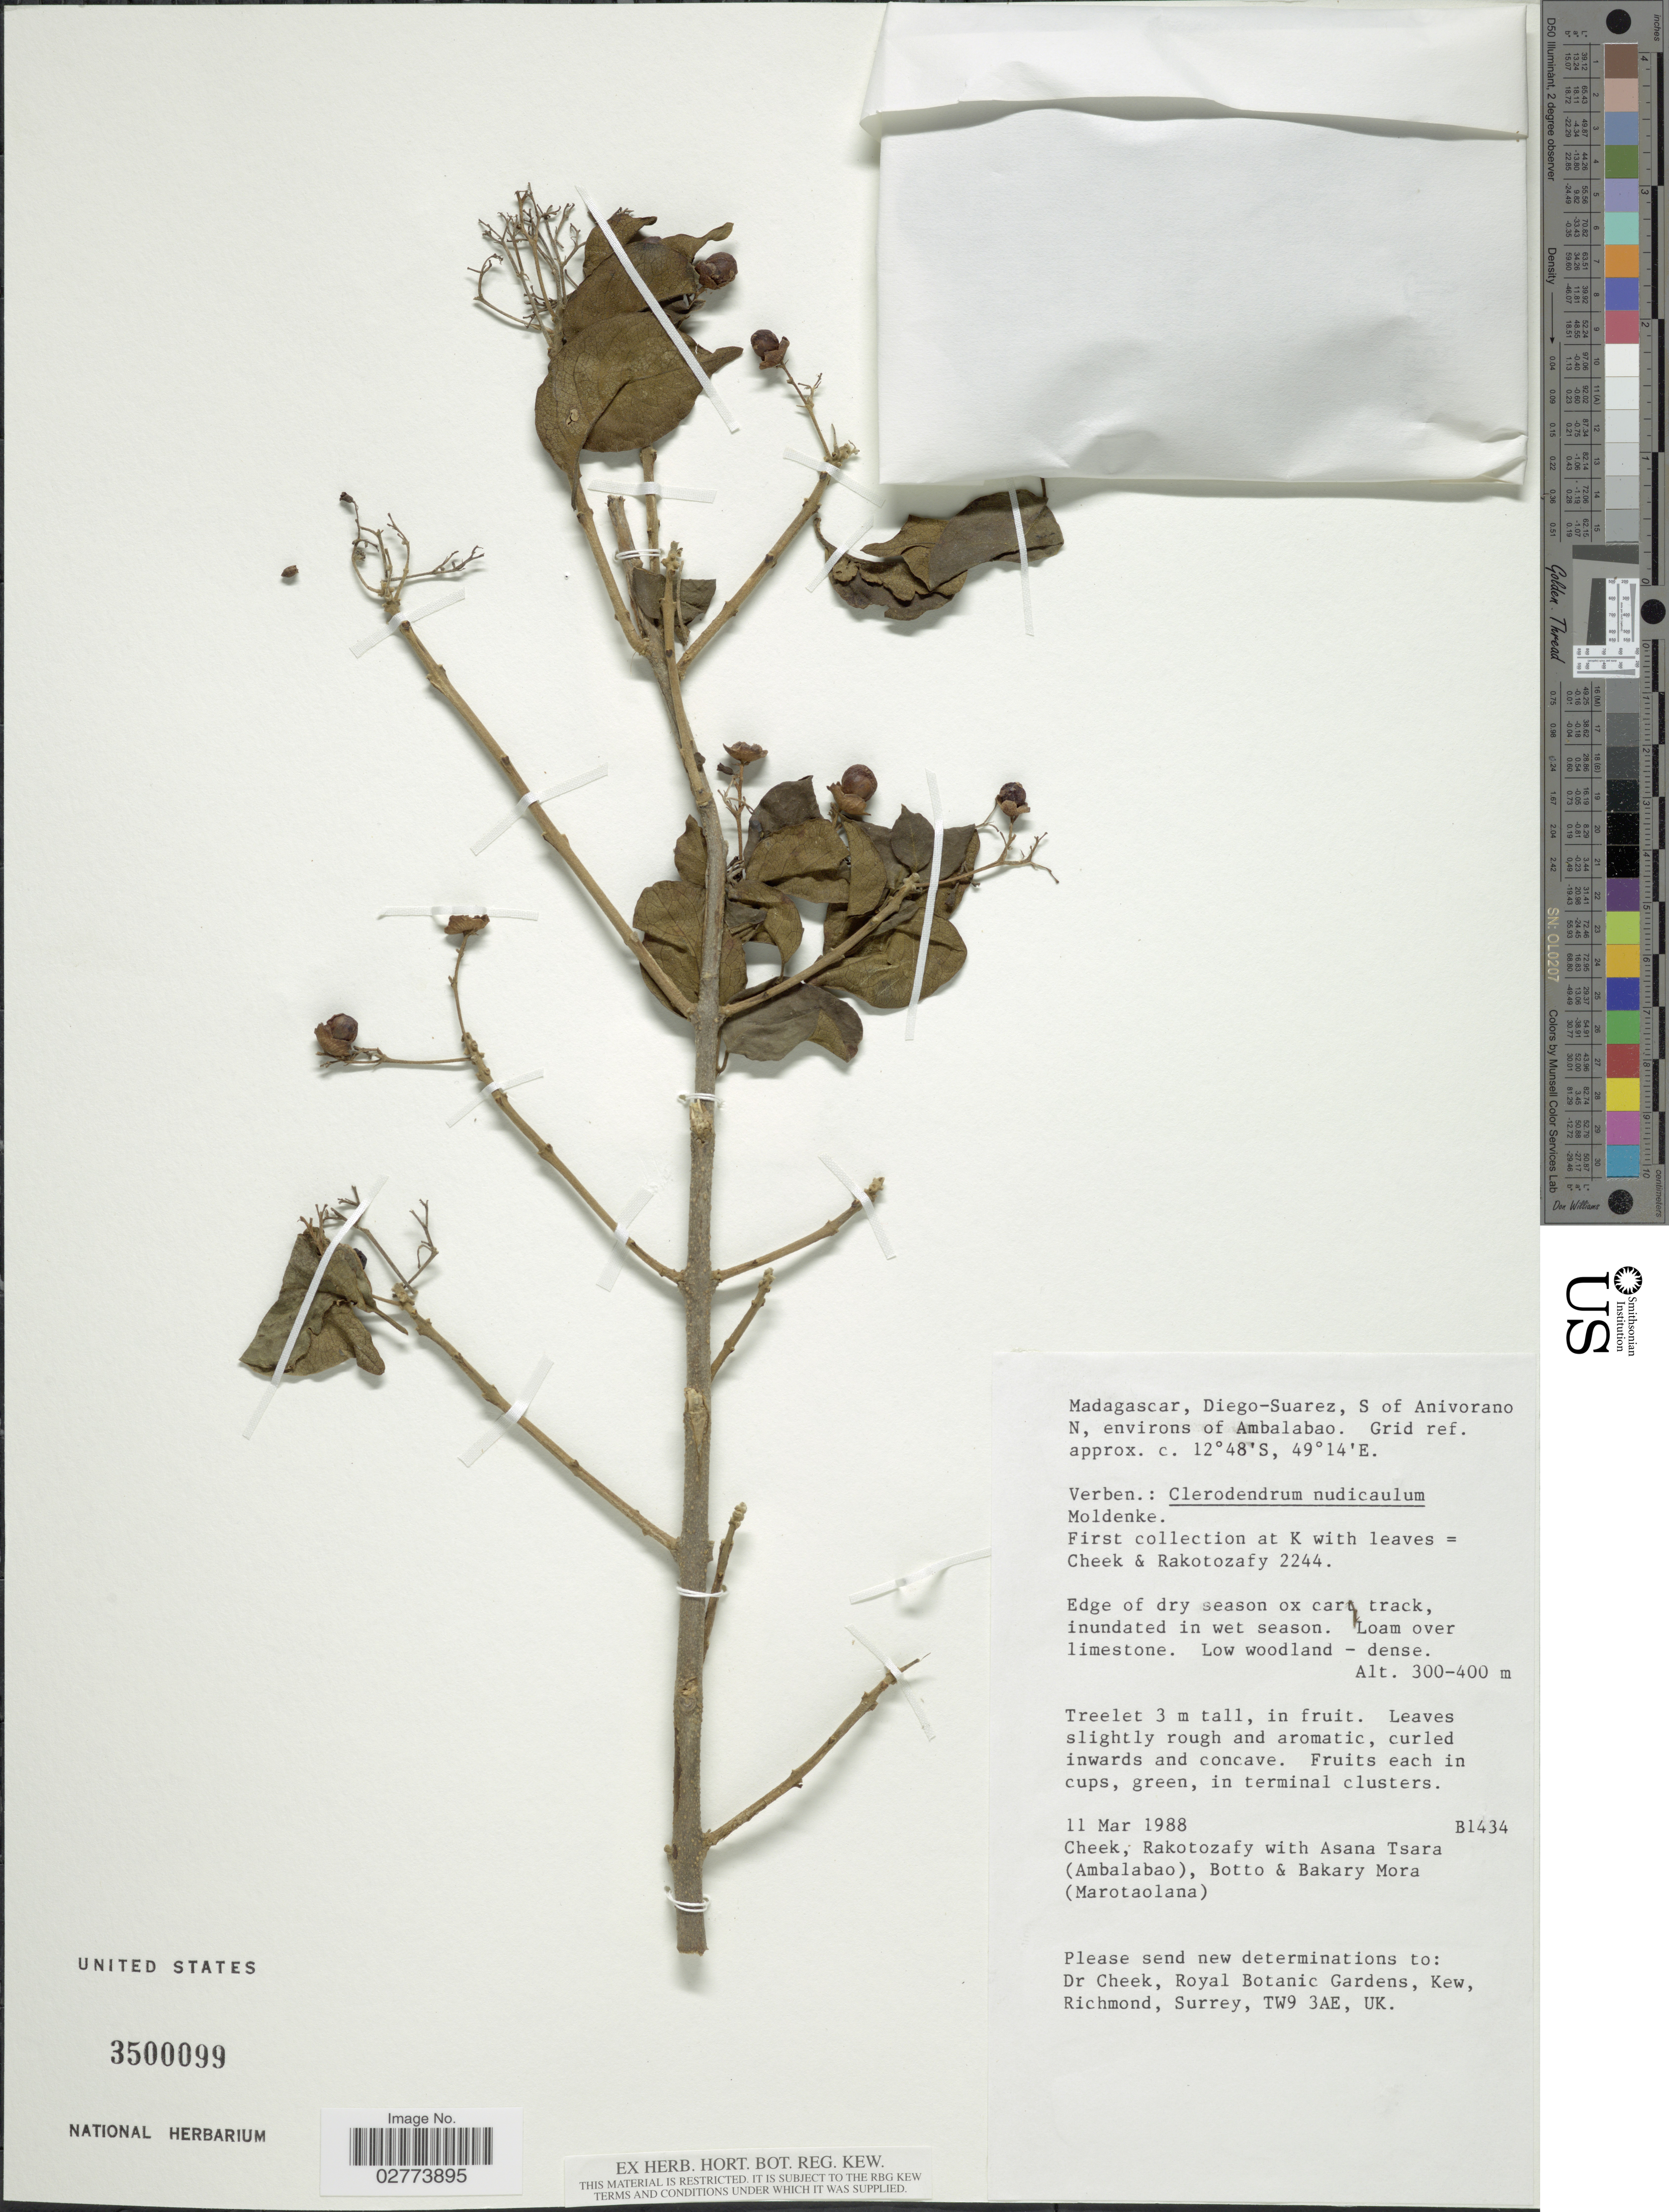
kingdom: Plantae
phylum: Tracheophyta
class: Magnoliopsida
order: Lamiales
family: Lamiaceae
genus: Clerodendrum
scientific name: Clerodendrum sp.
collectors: -. Cheek, Rakotozafy, A. Tsara, B. Mora & B. Mora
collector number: B1434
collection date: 1988-03-11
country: Madagascar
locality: Diego-Suarez, S of Anivorano N, environs of Ambalabao.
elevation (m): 300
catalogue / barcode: US 3500099